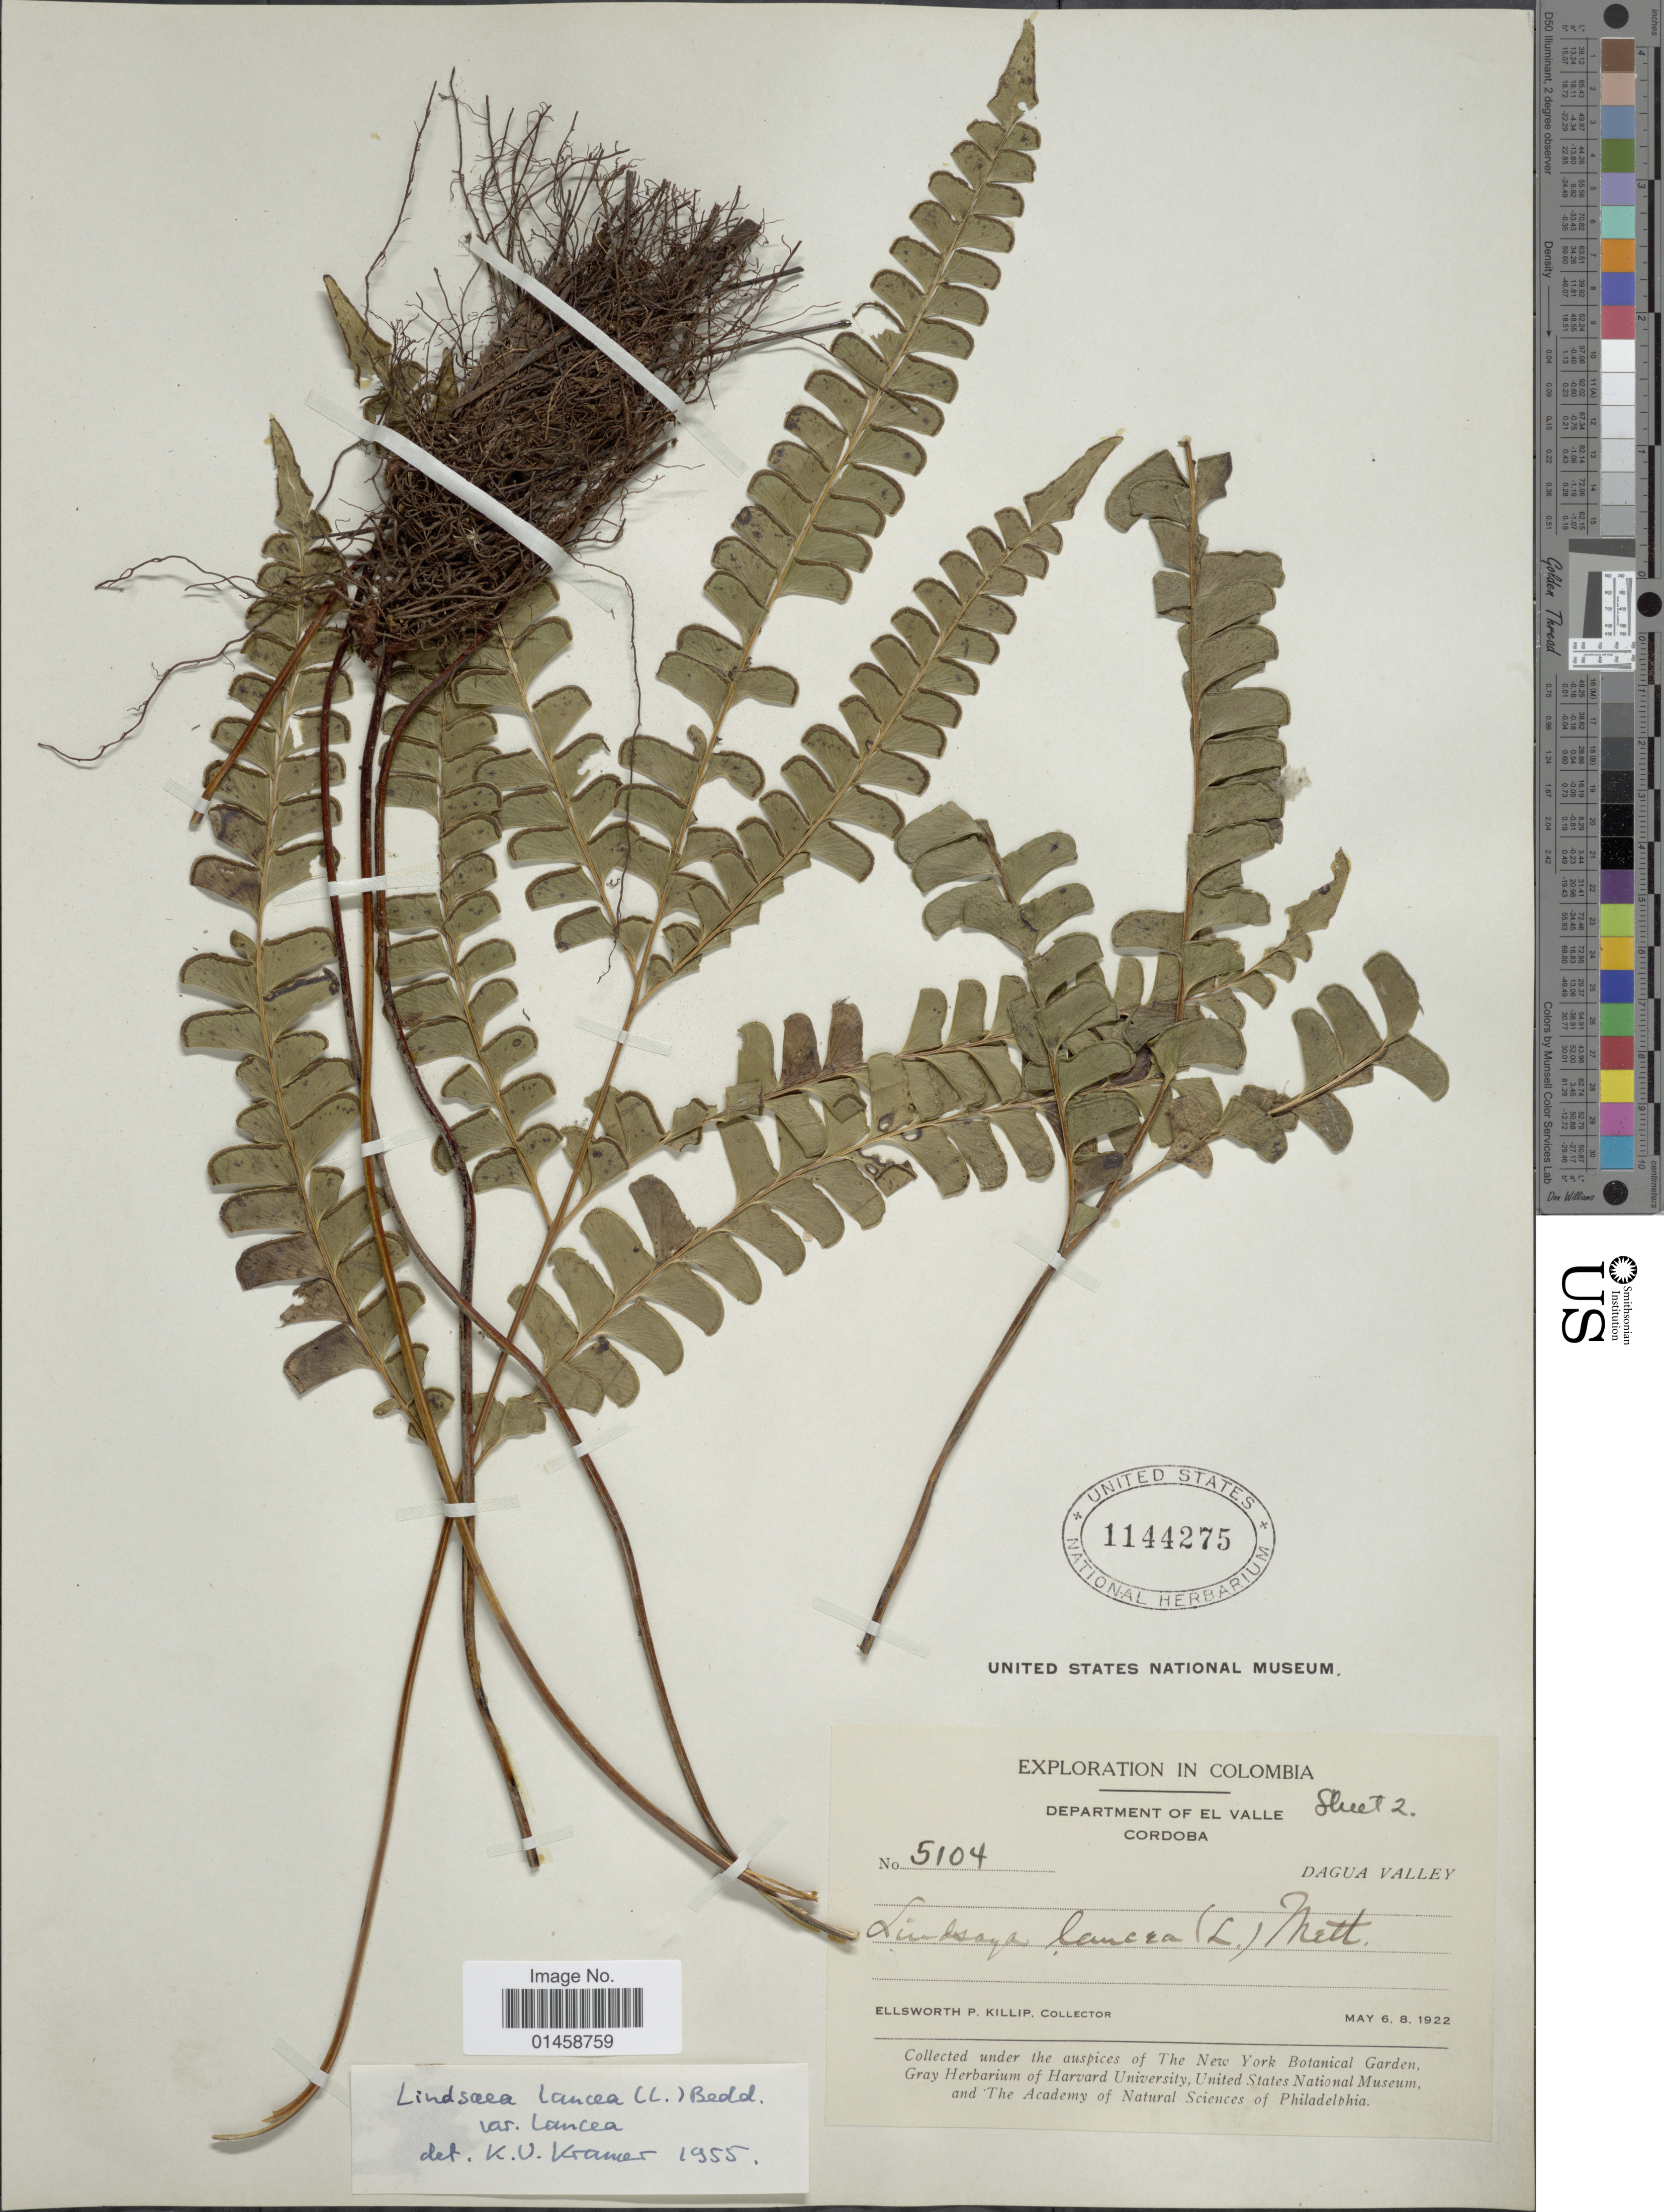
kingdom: Plantae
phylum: Tracheophyta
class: Polypodiopsida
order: Polypodiales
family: Lindsaeaceae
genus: Lindsaea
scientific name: Lindsaea lancea var. lancea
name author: (L.) Bedd.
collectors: E. P. Killip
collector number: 5104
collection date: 1922-05-06/1922-05-08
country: Colombia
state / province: Córdoba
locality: Department of El Valle, Dagua Valley.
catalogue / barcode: US 1144275